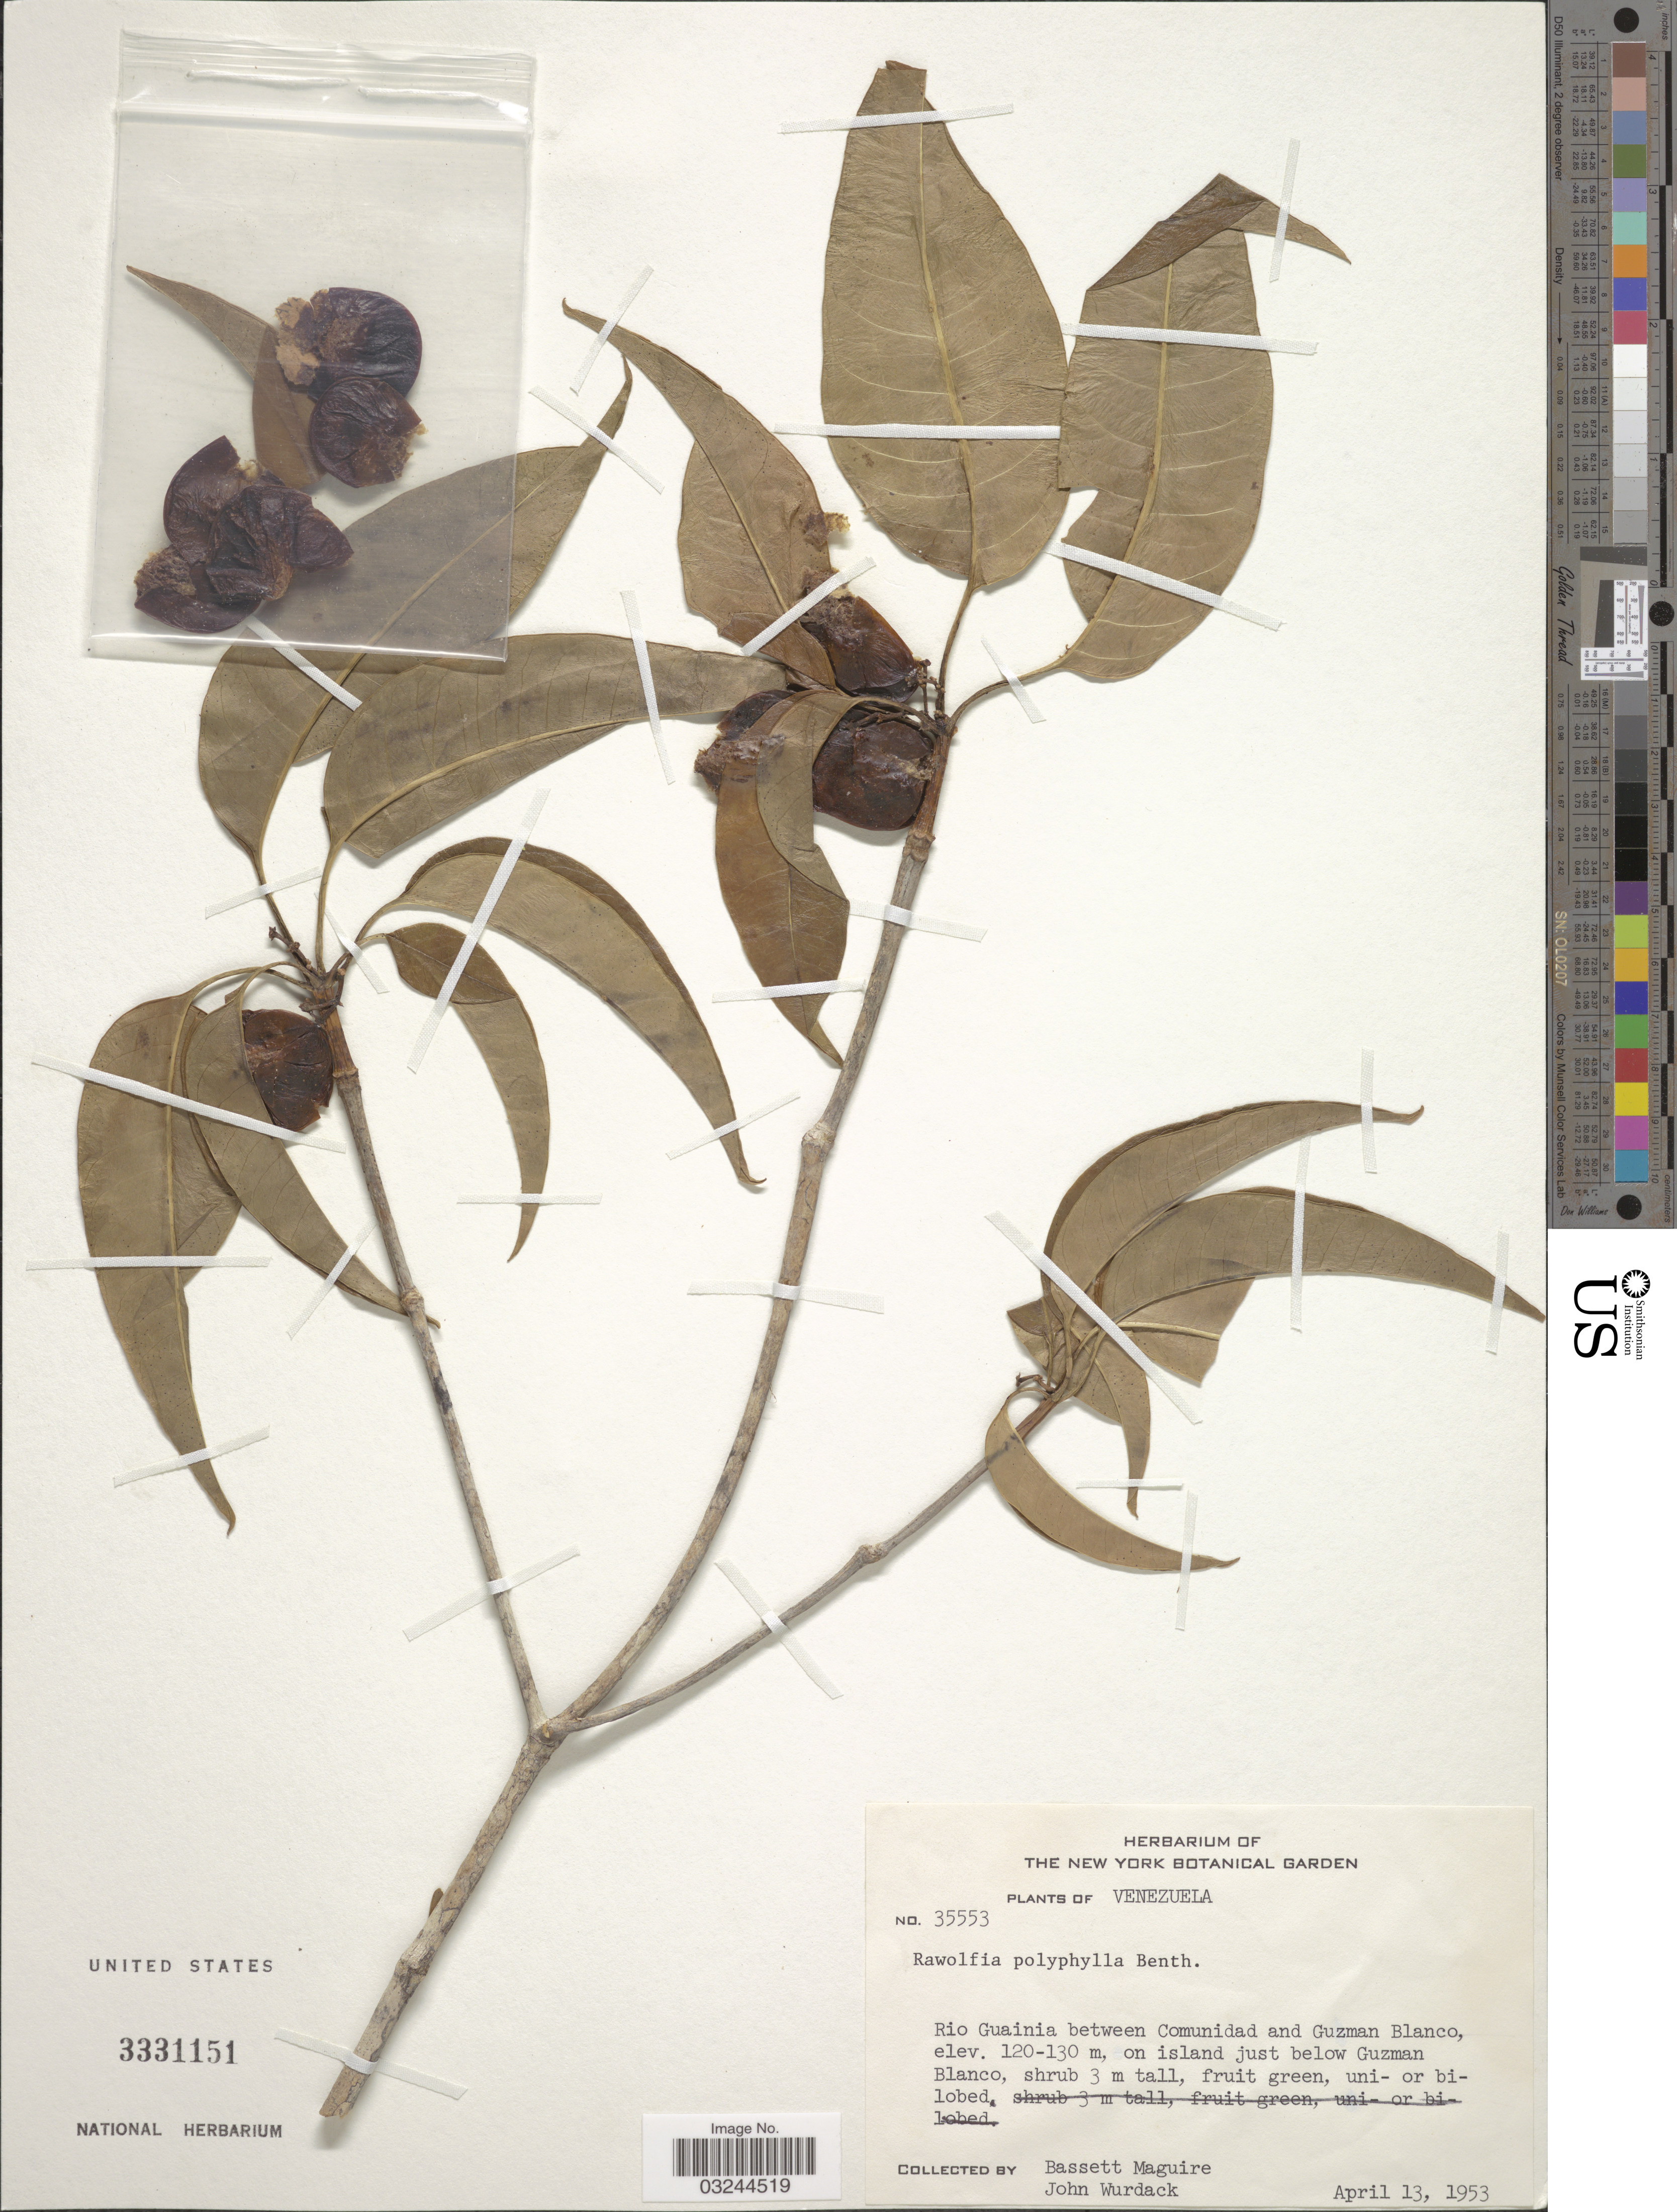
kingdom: Plantae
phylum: Tracheophyta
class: Magnoliopsida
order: Gentianales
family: Apocynaceae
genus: Rauvolfia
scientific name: Rauvolfia polyphylla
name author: Benth.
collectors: B. Maguire & J. J. Wurdack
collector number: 35553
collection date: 1953-04-13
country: Venezuela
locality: Rio Guainia between Comunidad and Guzman Blanco, on island just below Guzman Blanco.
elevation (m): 120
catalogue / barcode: US 3331151